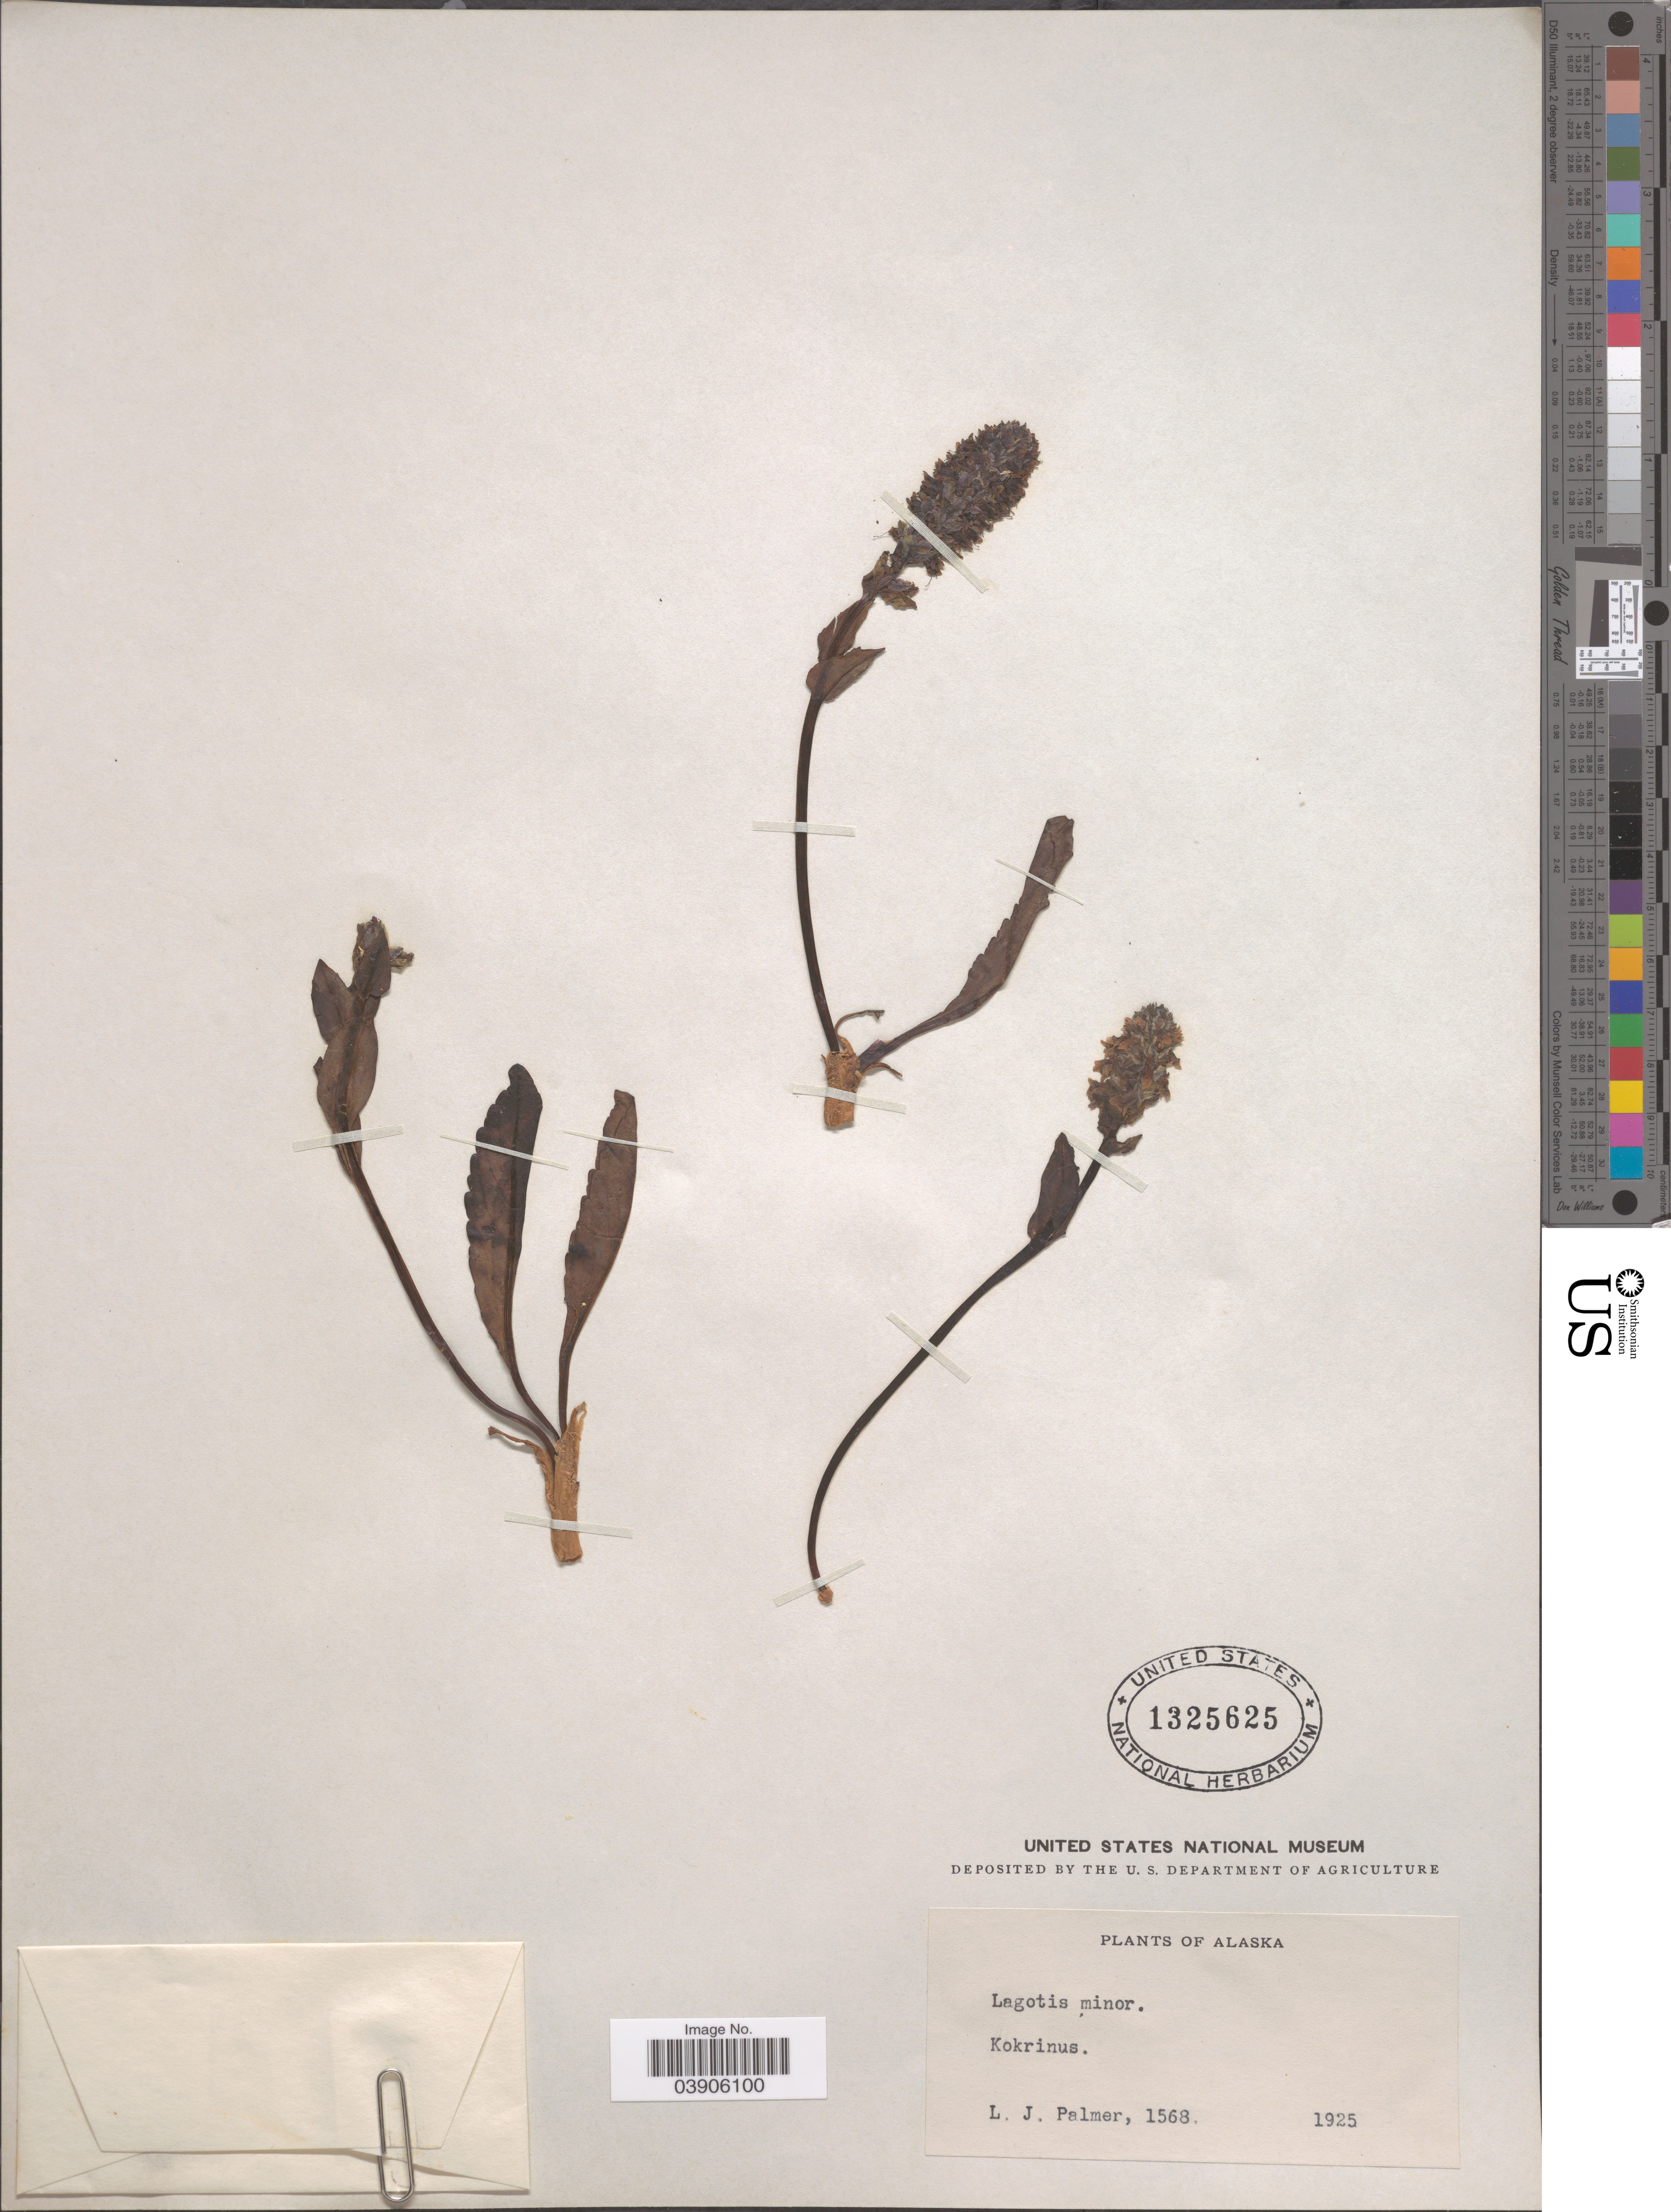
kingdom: Plantae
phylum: Tracheophyta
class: Magnoliopsida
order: Lamiales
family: Plantaginaceae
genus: Lagotis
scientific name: Lagotis glauca var. stelleri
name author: Trautv.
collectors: L. J. Palmer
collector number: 1568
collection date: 1925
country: United States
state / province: Alaska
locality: Kokrinus.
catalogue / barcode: US 1325625